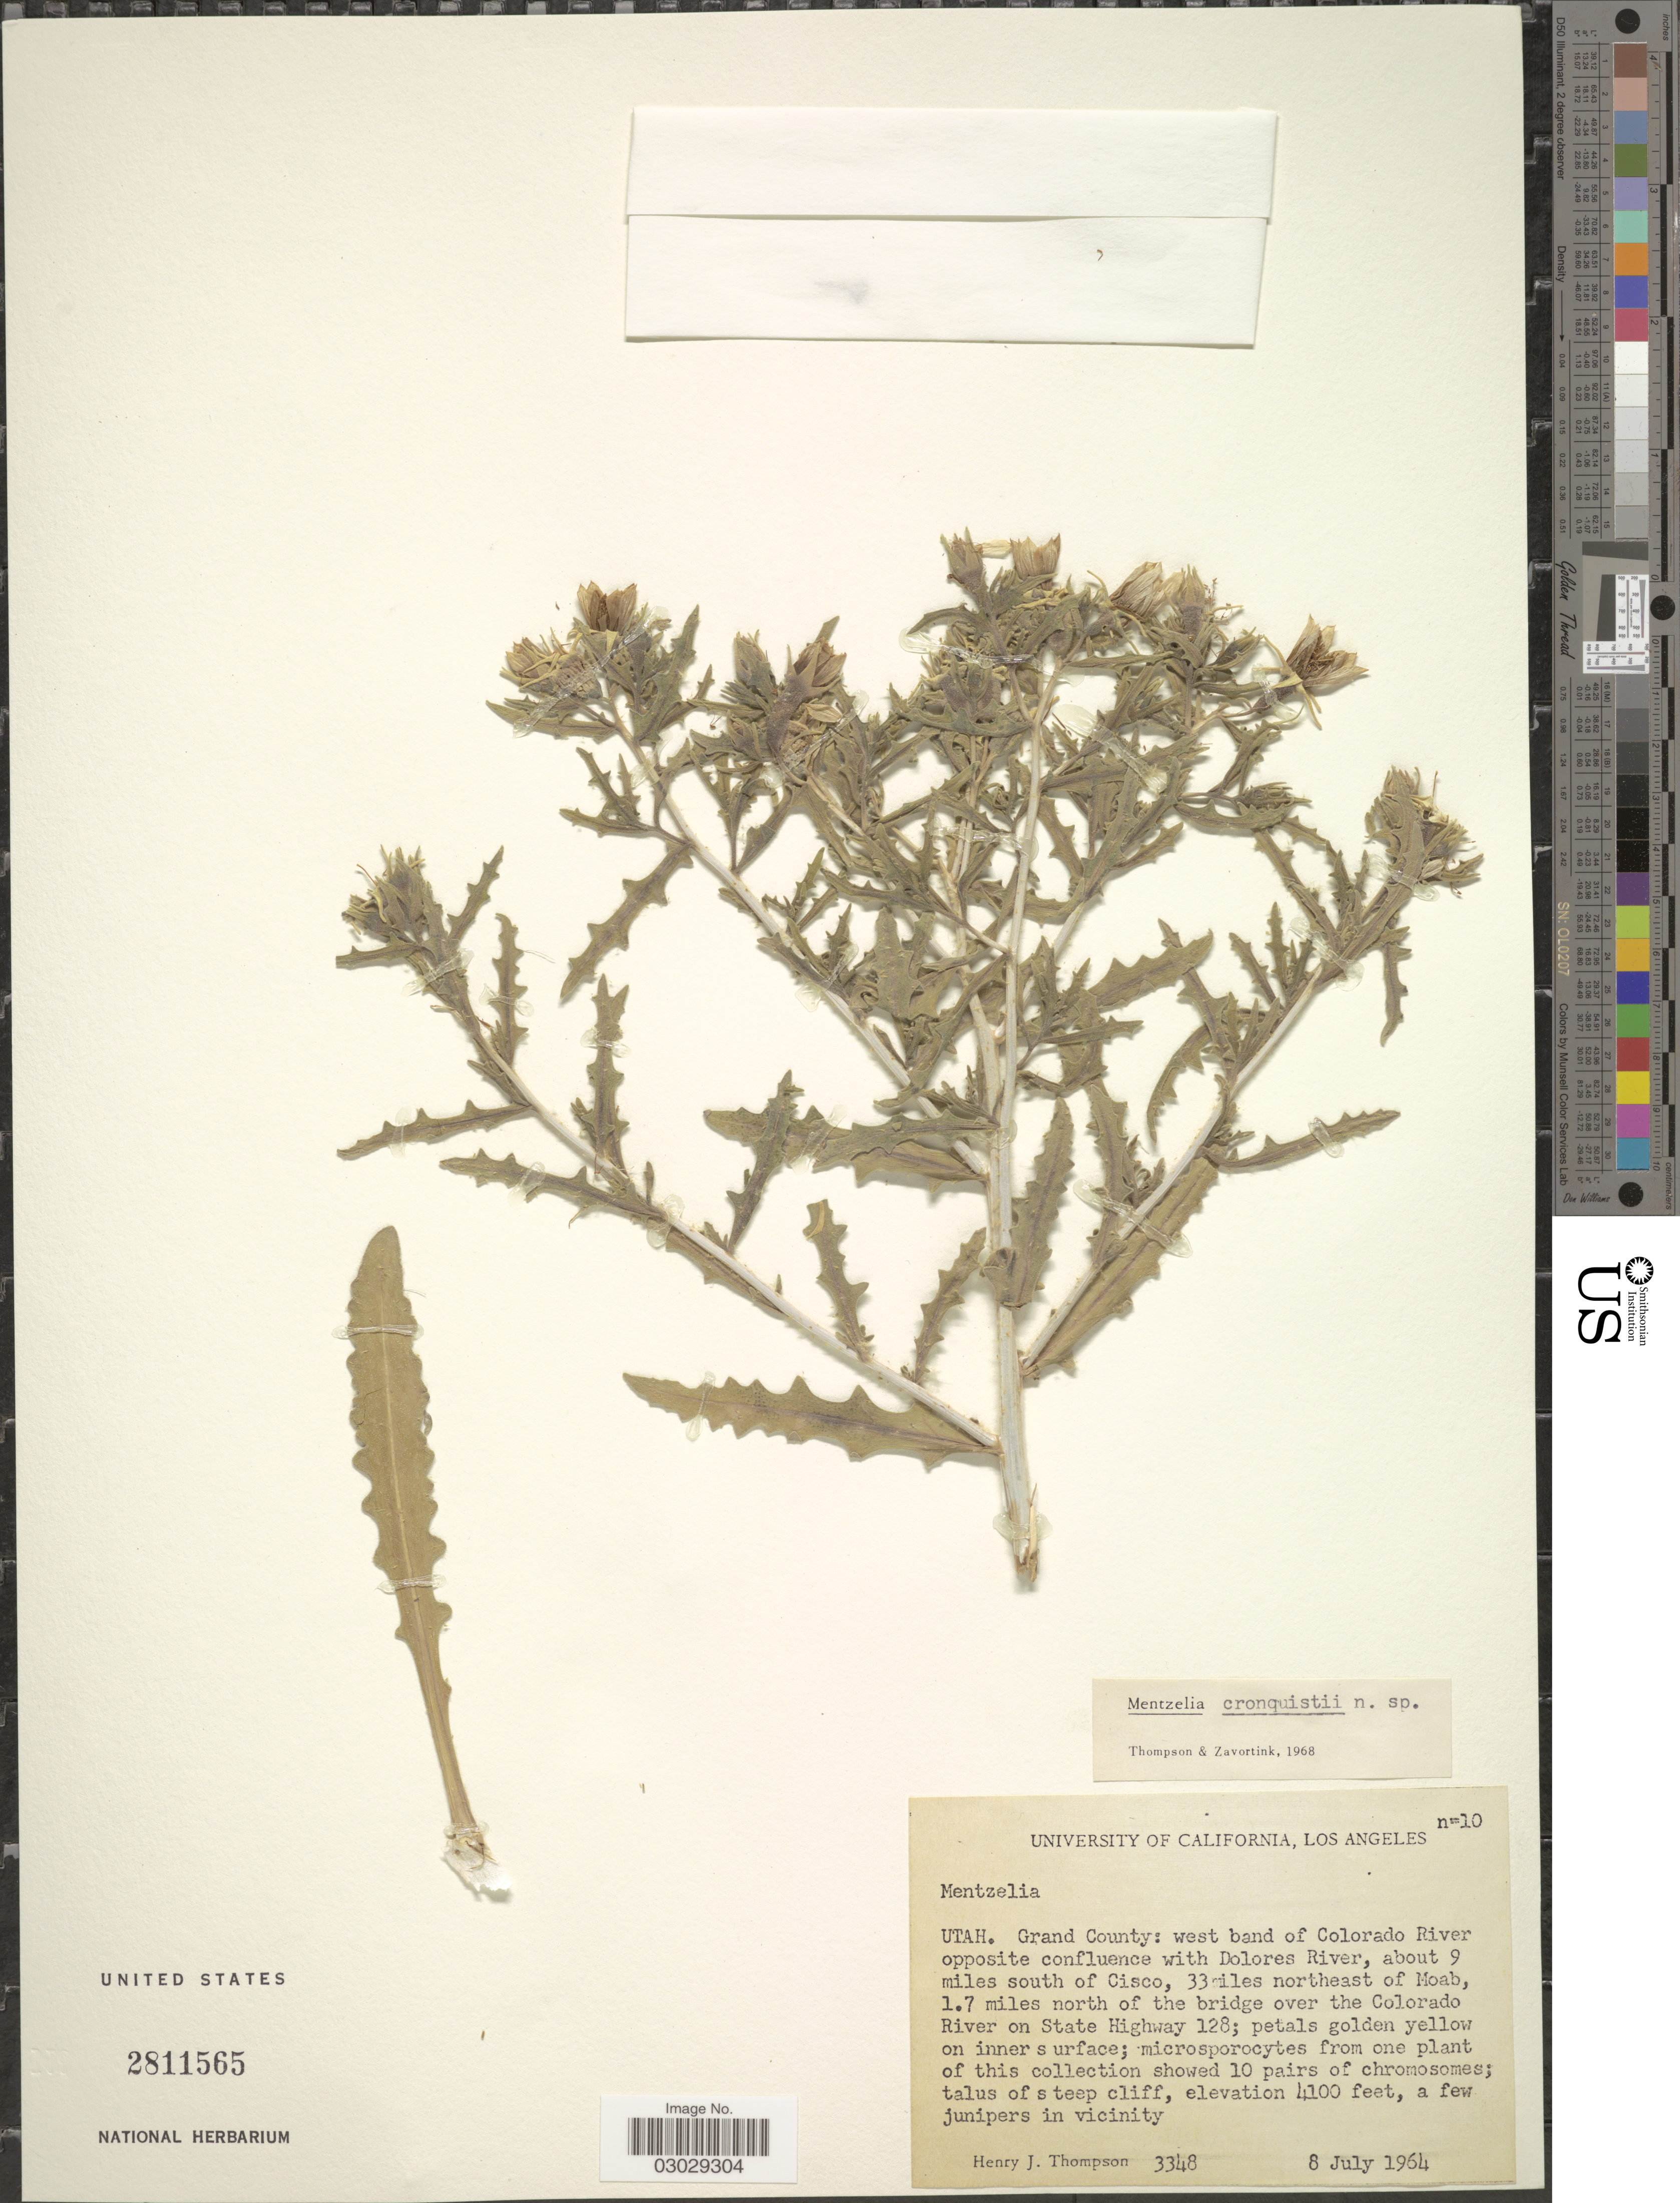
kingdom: Plantae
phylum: Tracheophyta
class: Magnoliopsida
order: Cornales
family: Loasaceae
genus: Mentzelia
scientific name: Mentzelia cronquistii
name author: H.J. Thomps. & Prigge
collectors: H. J. Thompson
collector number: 3348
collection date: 1964-07-08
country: United States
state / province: Utah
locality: Grand County: west band of Colorado River opposite confluence with Dolores River, about 9 miles south of Cisco, 33 miles northeast of Moab, 1.7 miles north of the bridge over the Colorado River on State Highway 128.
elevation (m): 1250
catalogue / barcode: US 2811565